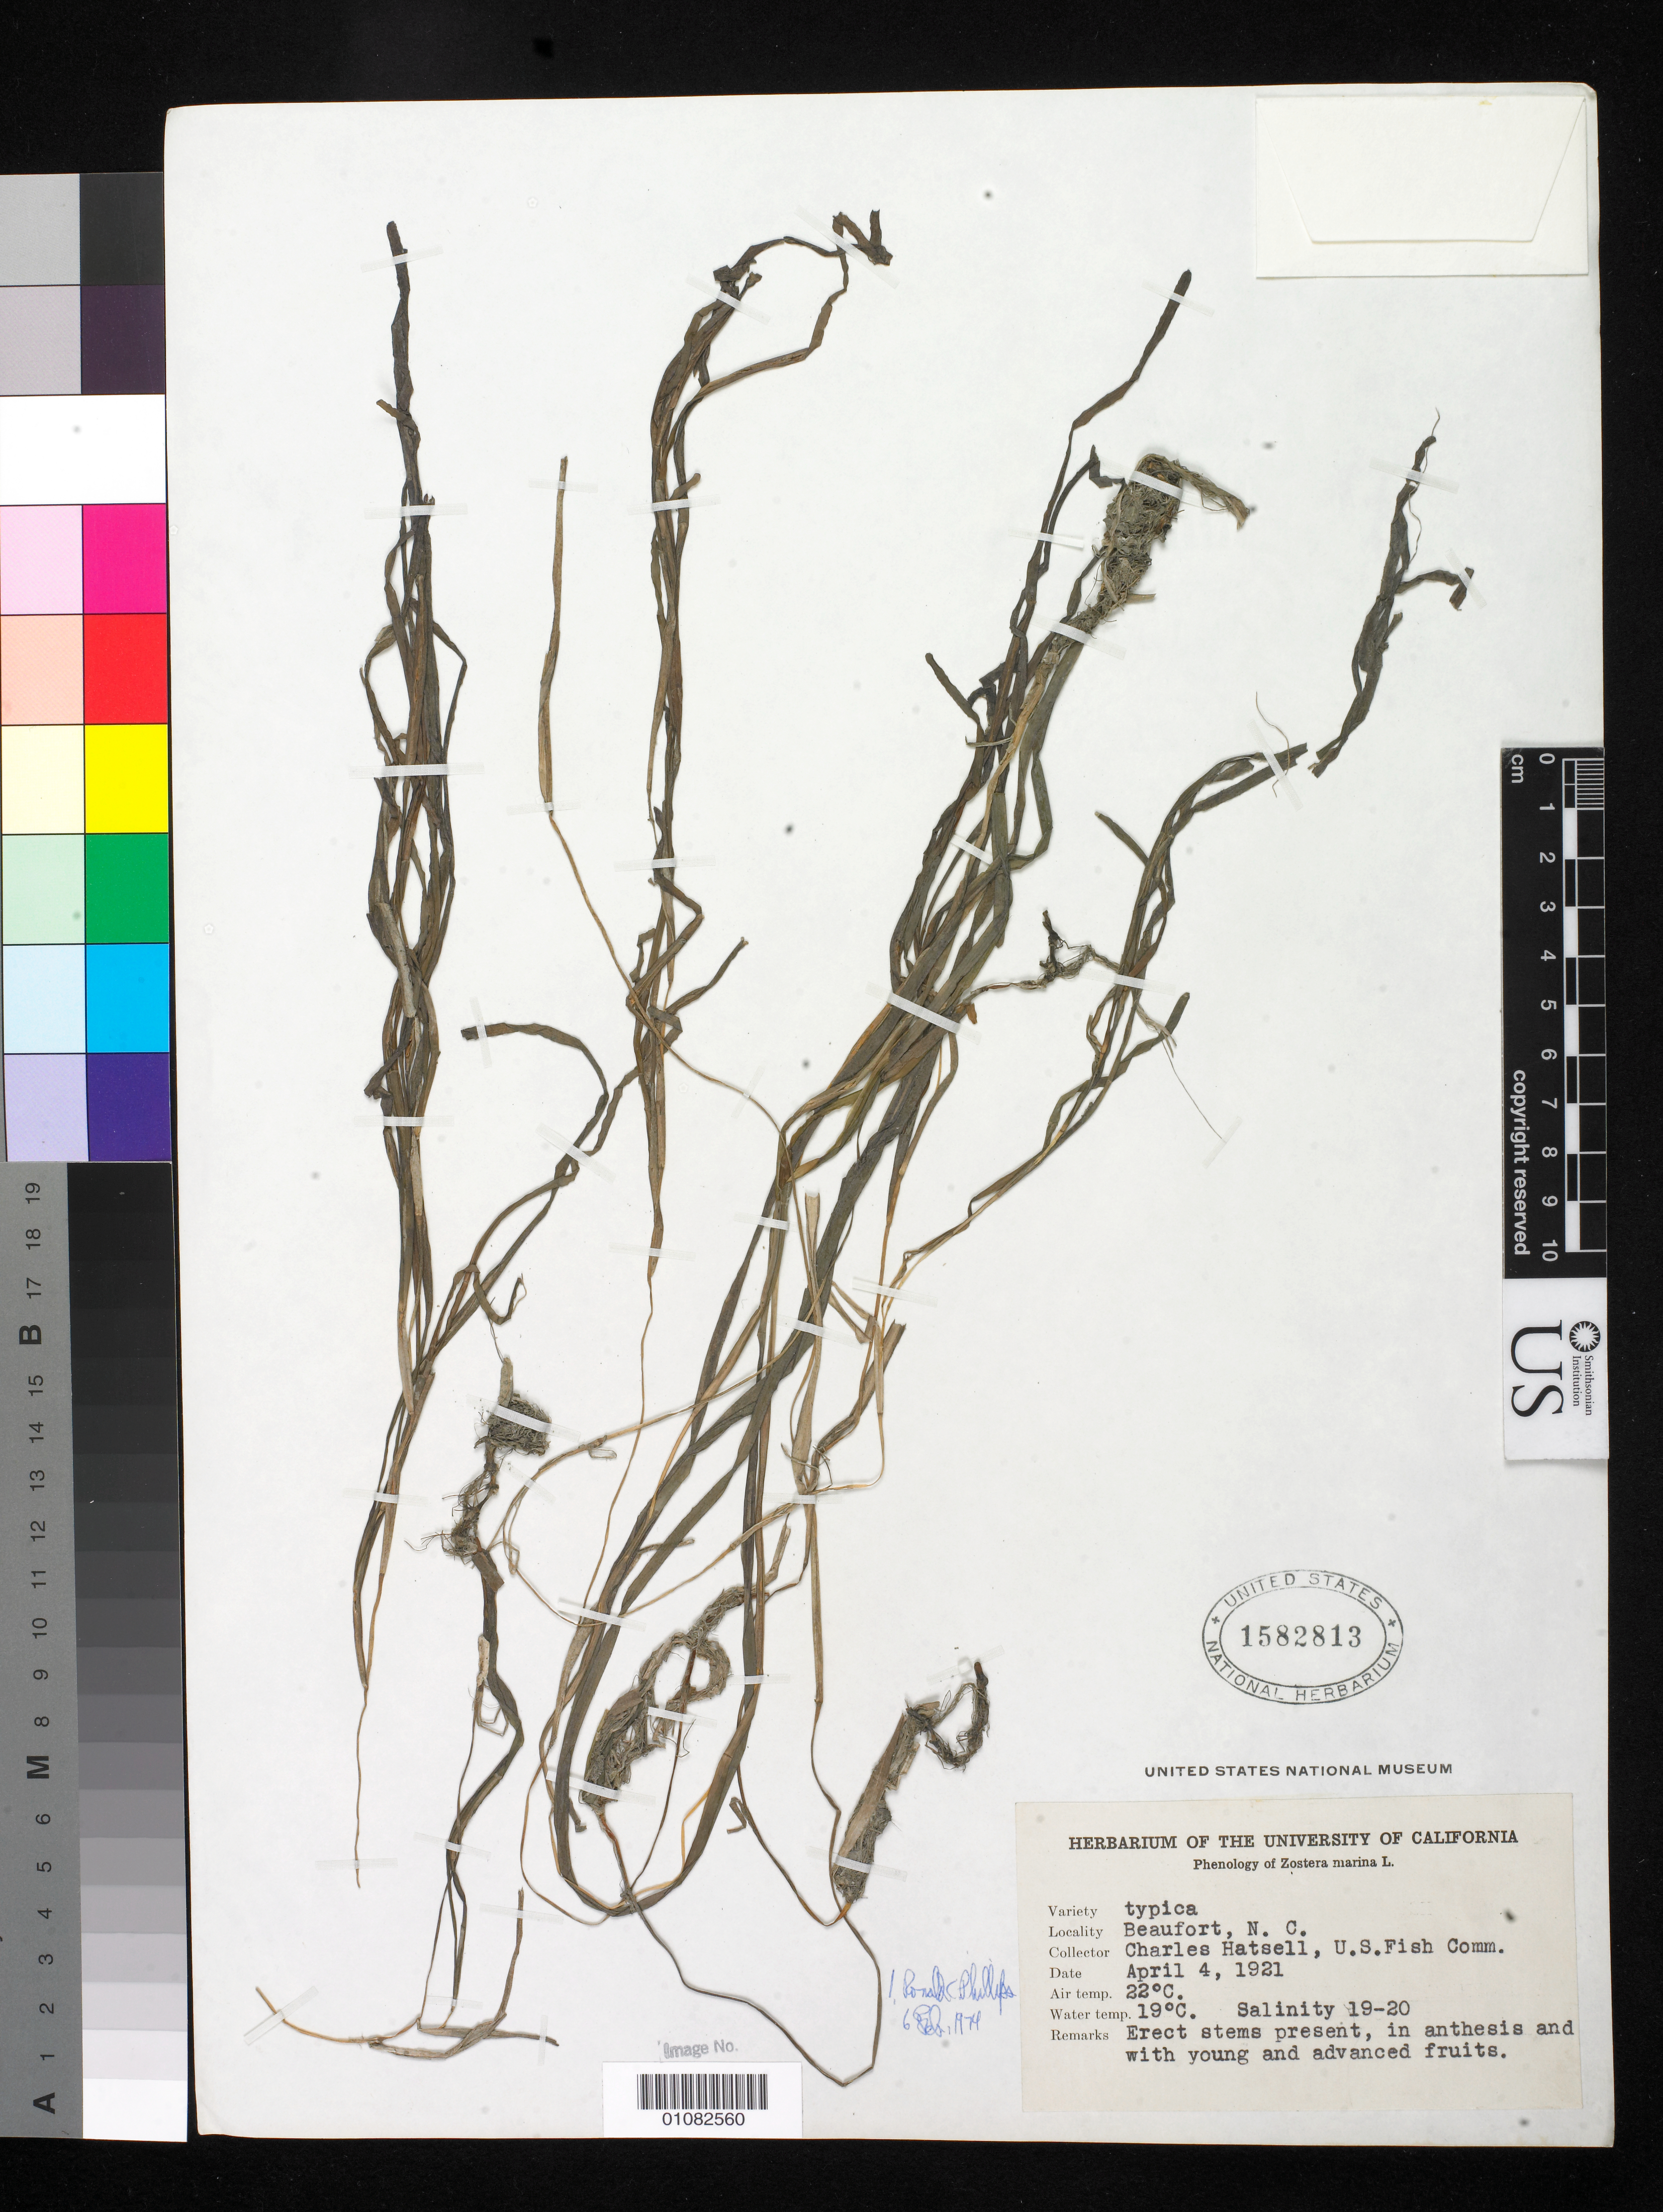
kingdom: Plantae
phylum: Tracheophyta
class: Liliopsida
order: Alismatales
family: Zosteraceae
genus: Zostera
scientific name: Zostera marina var. marina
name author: L.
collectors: C. Hatsell & U.S. Fish Commission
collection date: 1921-04-04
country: United States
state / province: North Carolina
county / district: Beaufort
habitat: air temp.: 22 degrees C; water temp.: 19 degrees C; salinity: 19- 20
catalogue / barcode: US 1582813